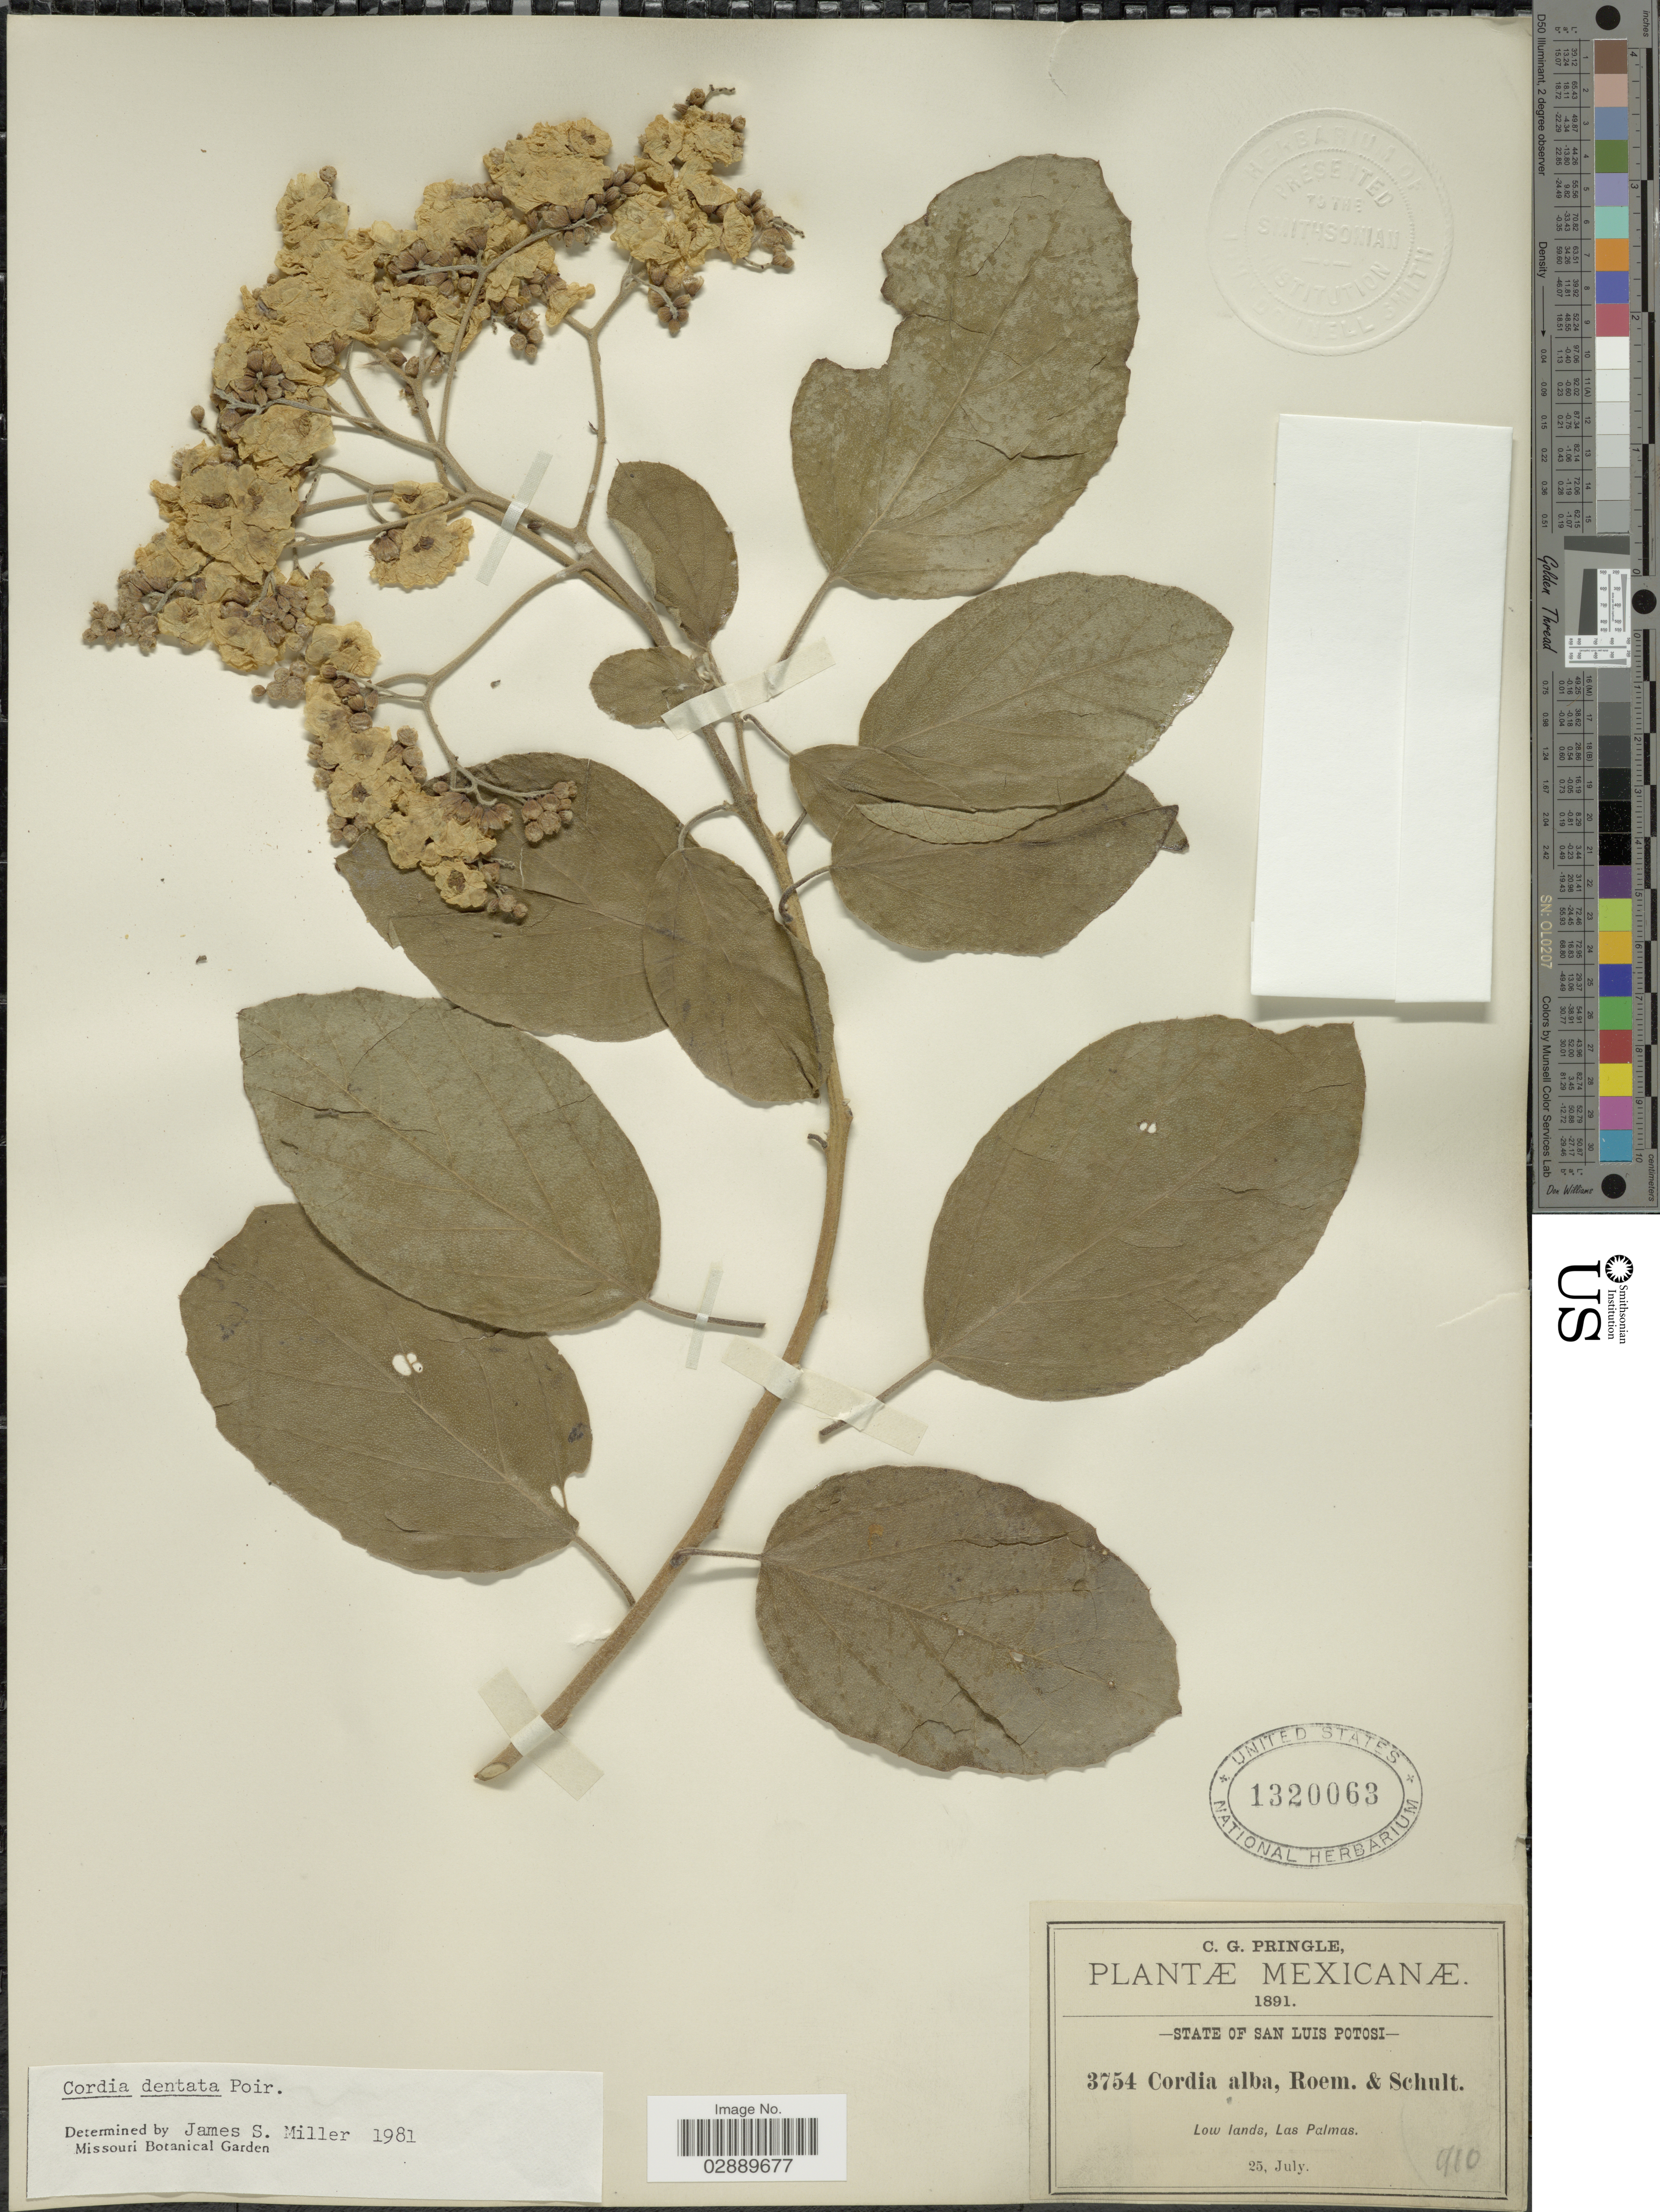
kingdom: Plantae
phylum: Tracheophyta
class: Magnoliopsida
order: Boraginales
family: Cordiaceae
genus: Cordia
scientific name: Cordia dentata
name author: Poir.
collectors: C. G. Pringle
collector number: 3754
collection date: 1891-07-25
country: Mexico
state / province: San Luis Potosí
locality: Low lands, Las Palmas.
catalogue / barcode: US 1320063